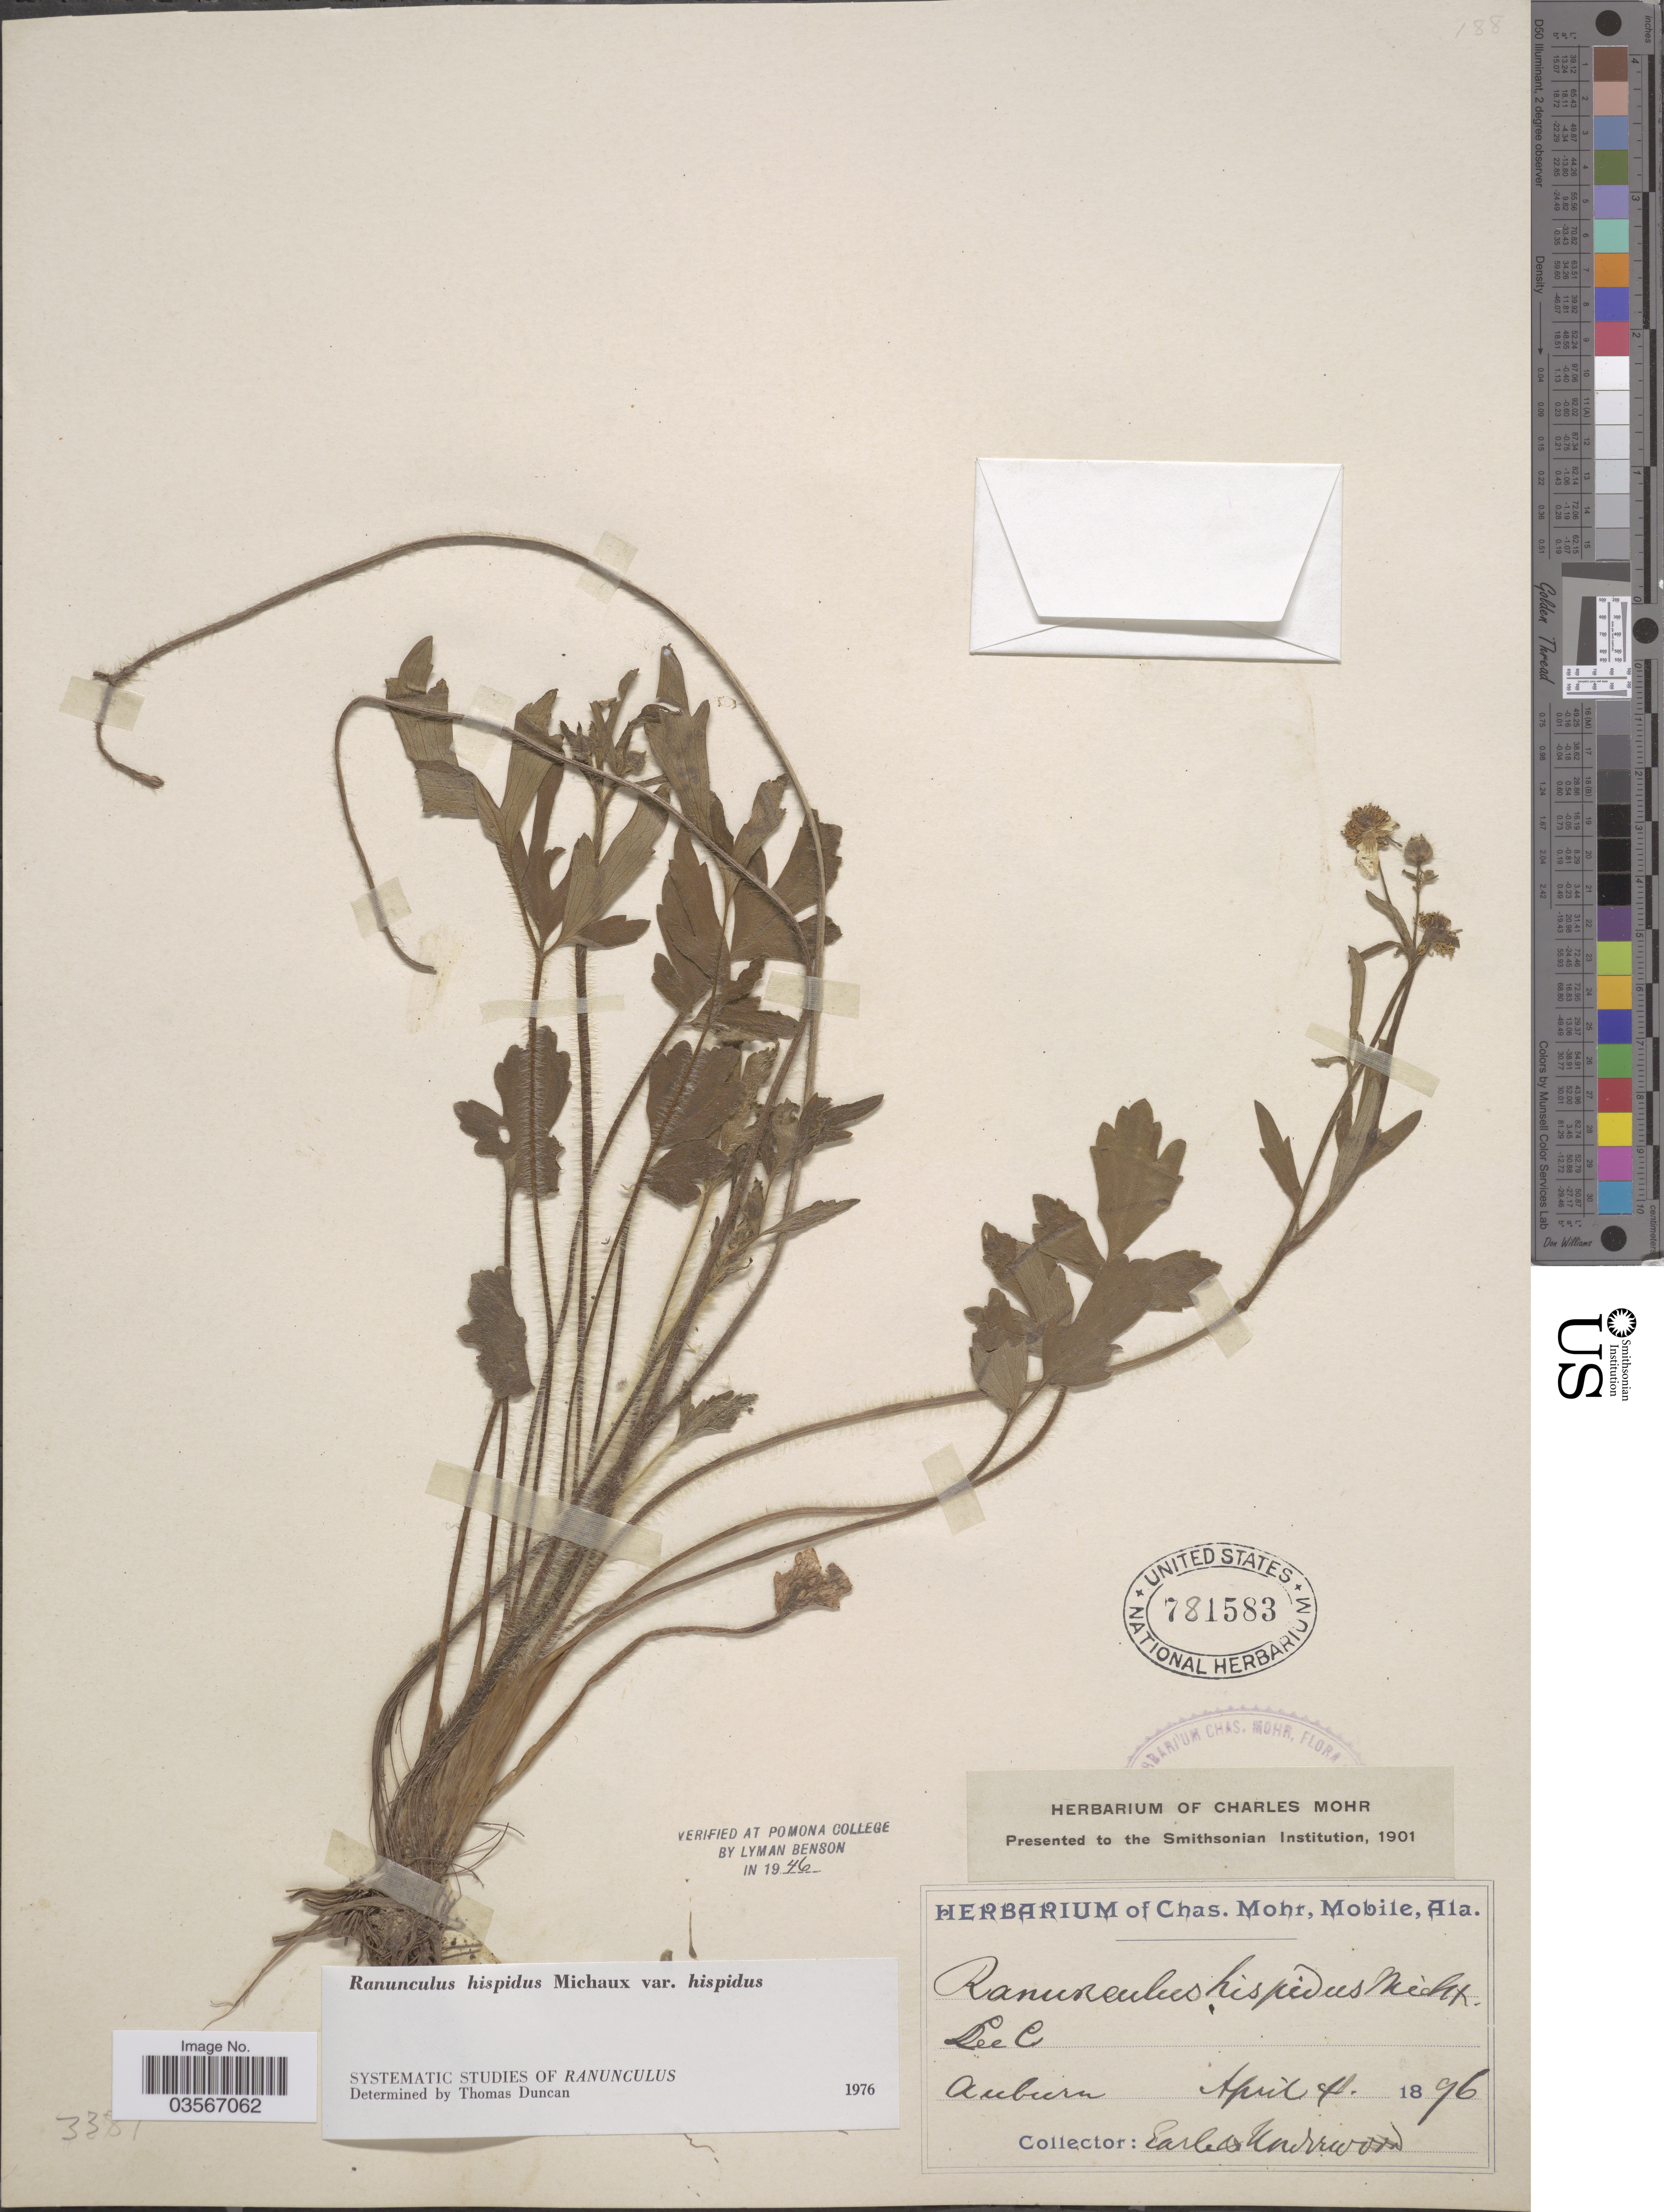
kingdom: Plantae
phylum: Tracheophyta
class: Magnoliopsida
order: Ranunculales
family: Ranunculaceae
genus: Ranunculus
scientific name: Ranunculus hispidus var. hispidus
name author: Michx.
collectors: -. Earle & -- Underwood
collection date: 1896-04-01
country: United States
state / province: Alabama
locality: Lee Co., Auburn.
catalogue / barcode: US 781583